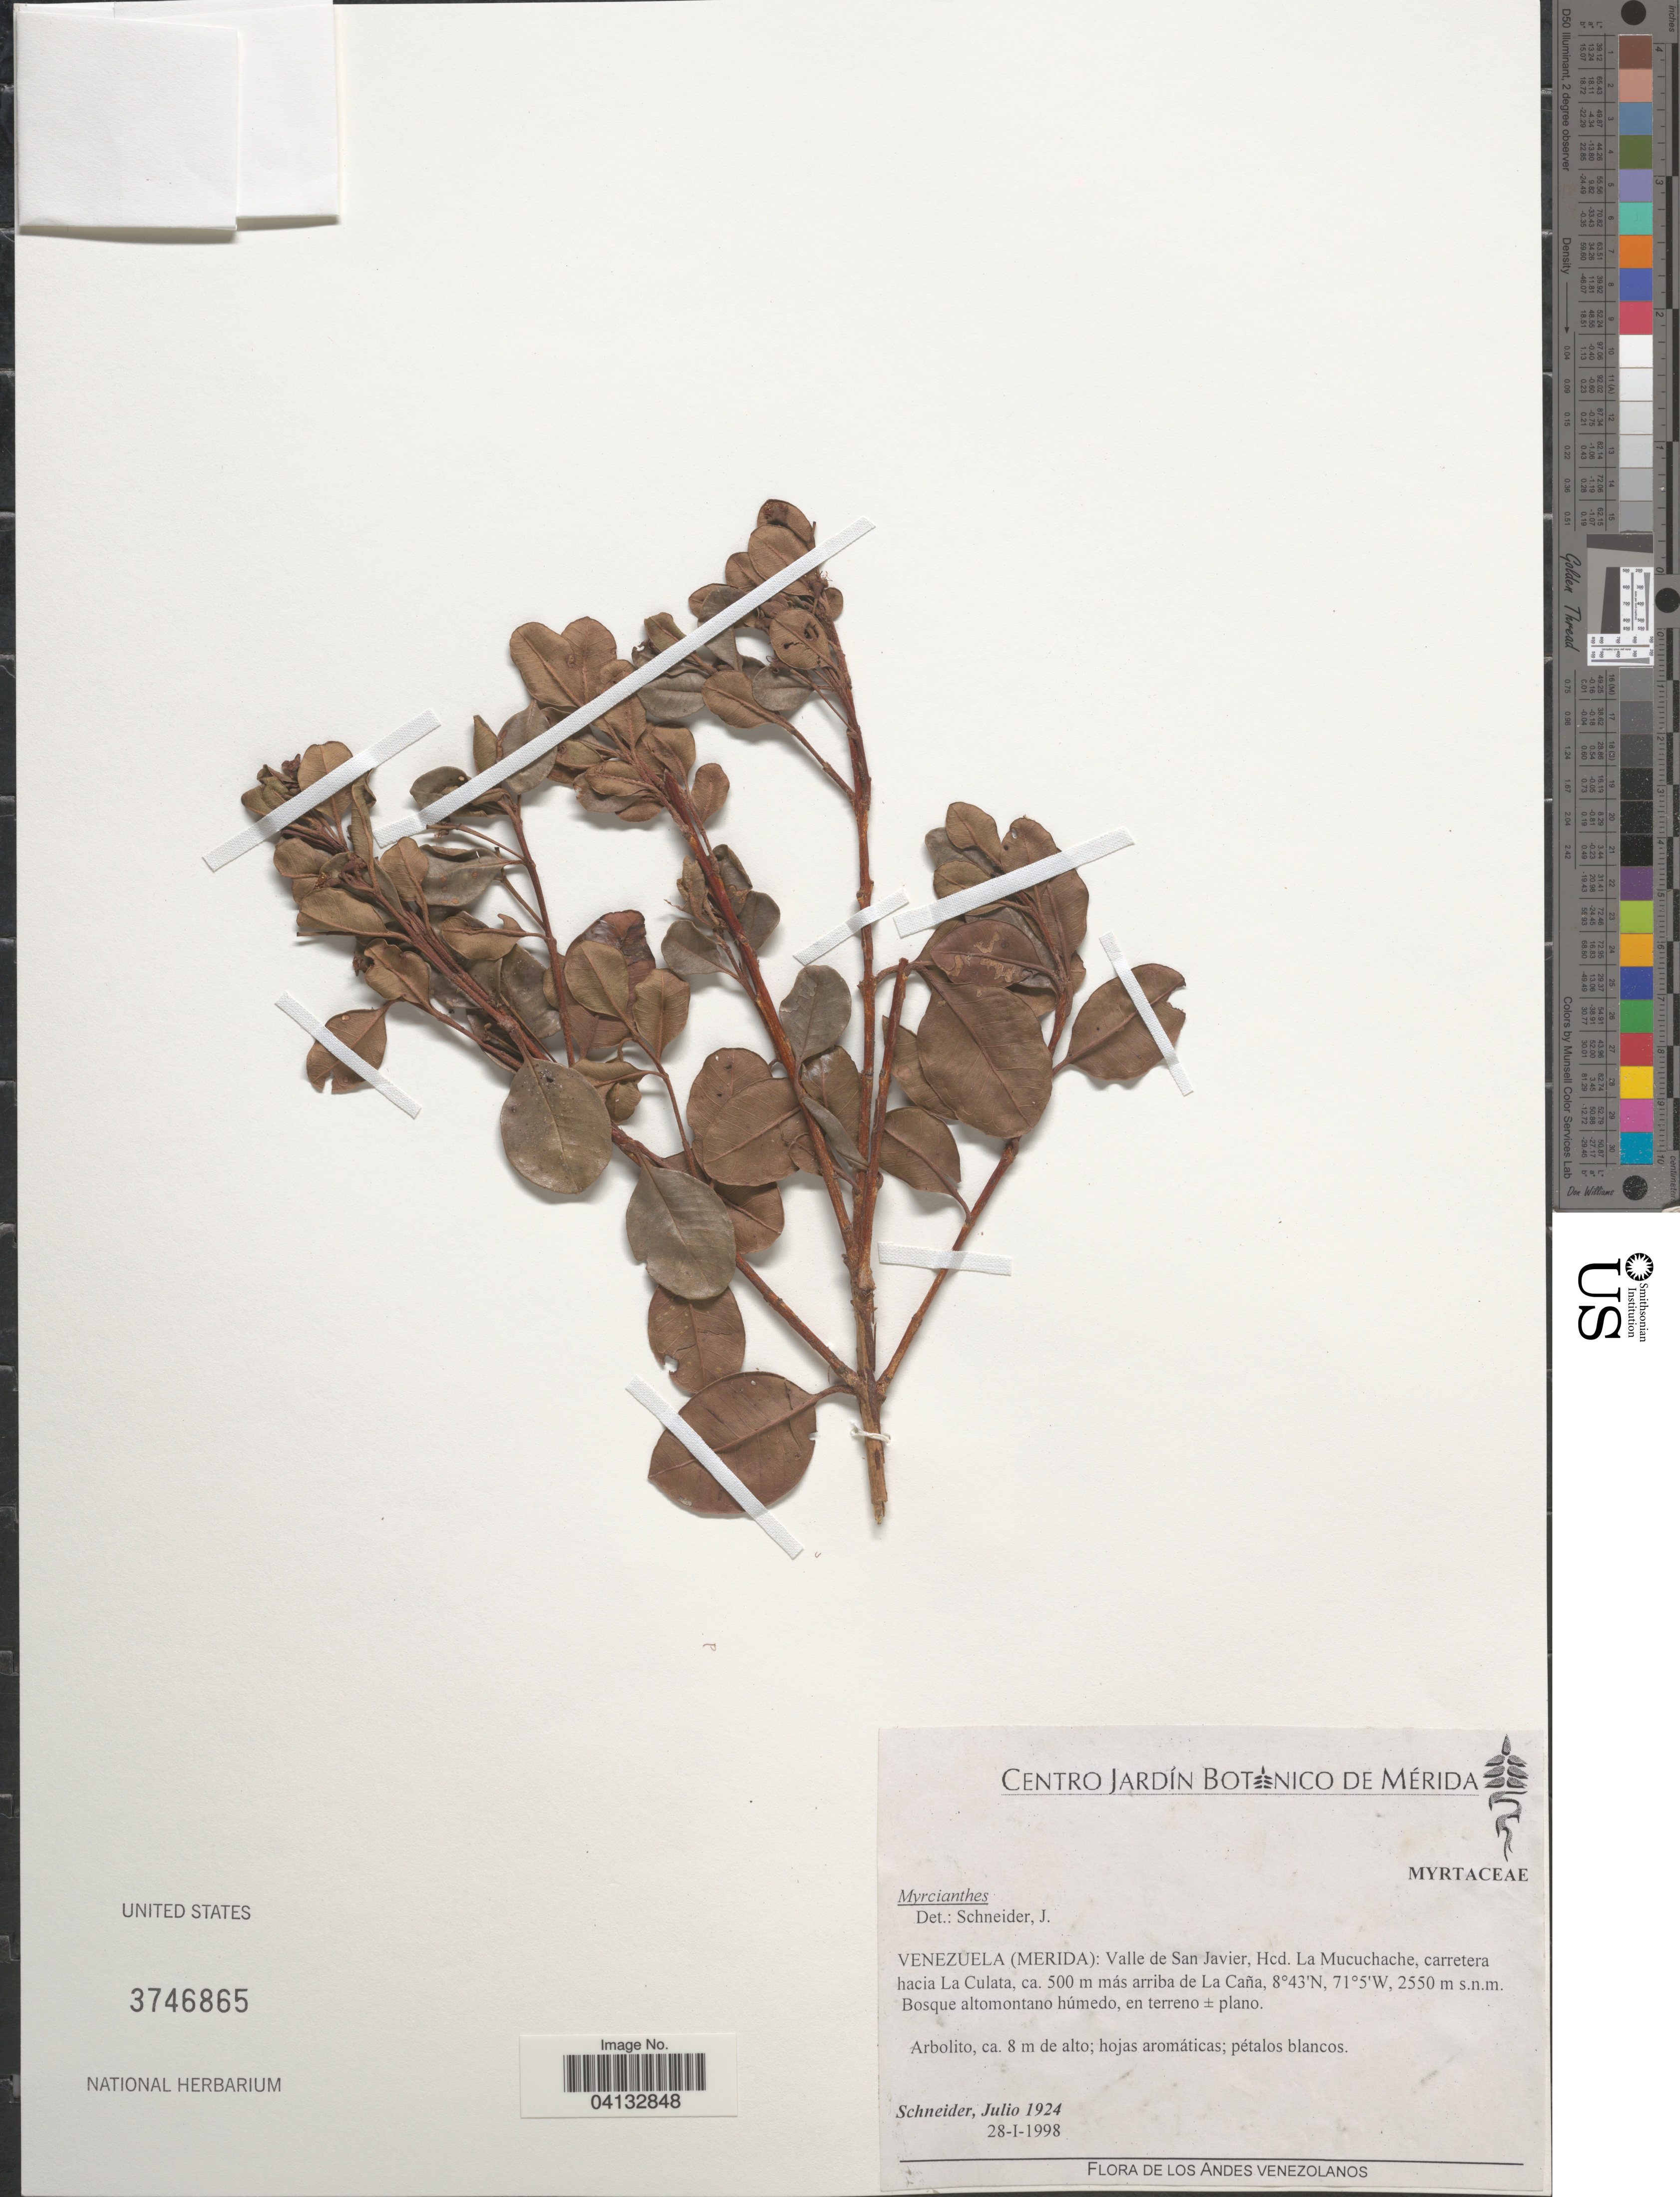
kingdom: Plantae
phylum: Tracheophyta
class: Magnoliopsida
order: Myrtales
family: Myrtaceae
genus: Myrcianthes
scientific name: Myrcianthes sp.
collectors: J. V. Schneider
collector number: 1924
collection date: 1998-01-28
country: Venezuela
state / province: Merida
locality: Valle de San Javier, Hcd. La Mucuchache, carretera hacia La Culata, ca. 500 m más arriba de La Caña. Los Andes Venezolanos.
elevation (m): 2550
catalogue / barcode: US 3746865